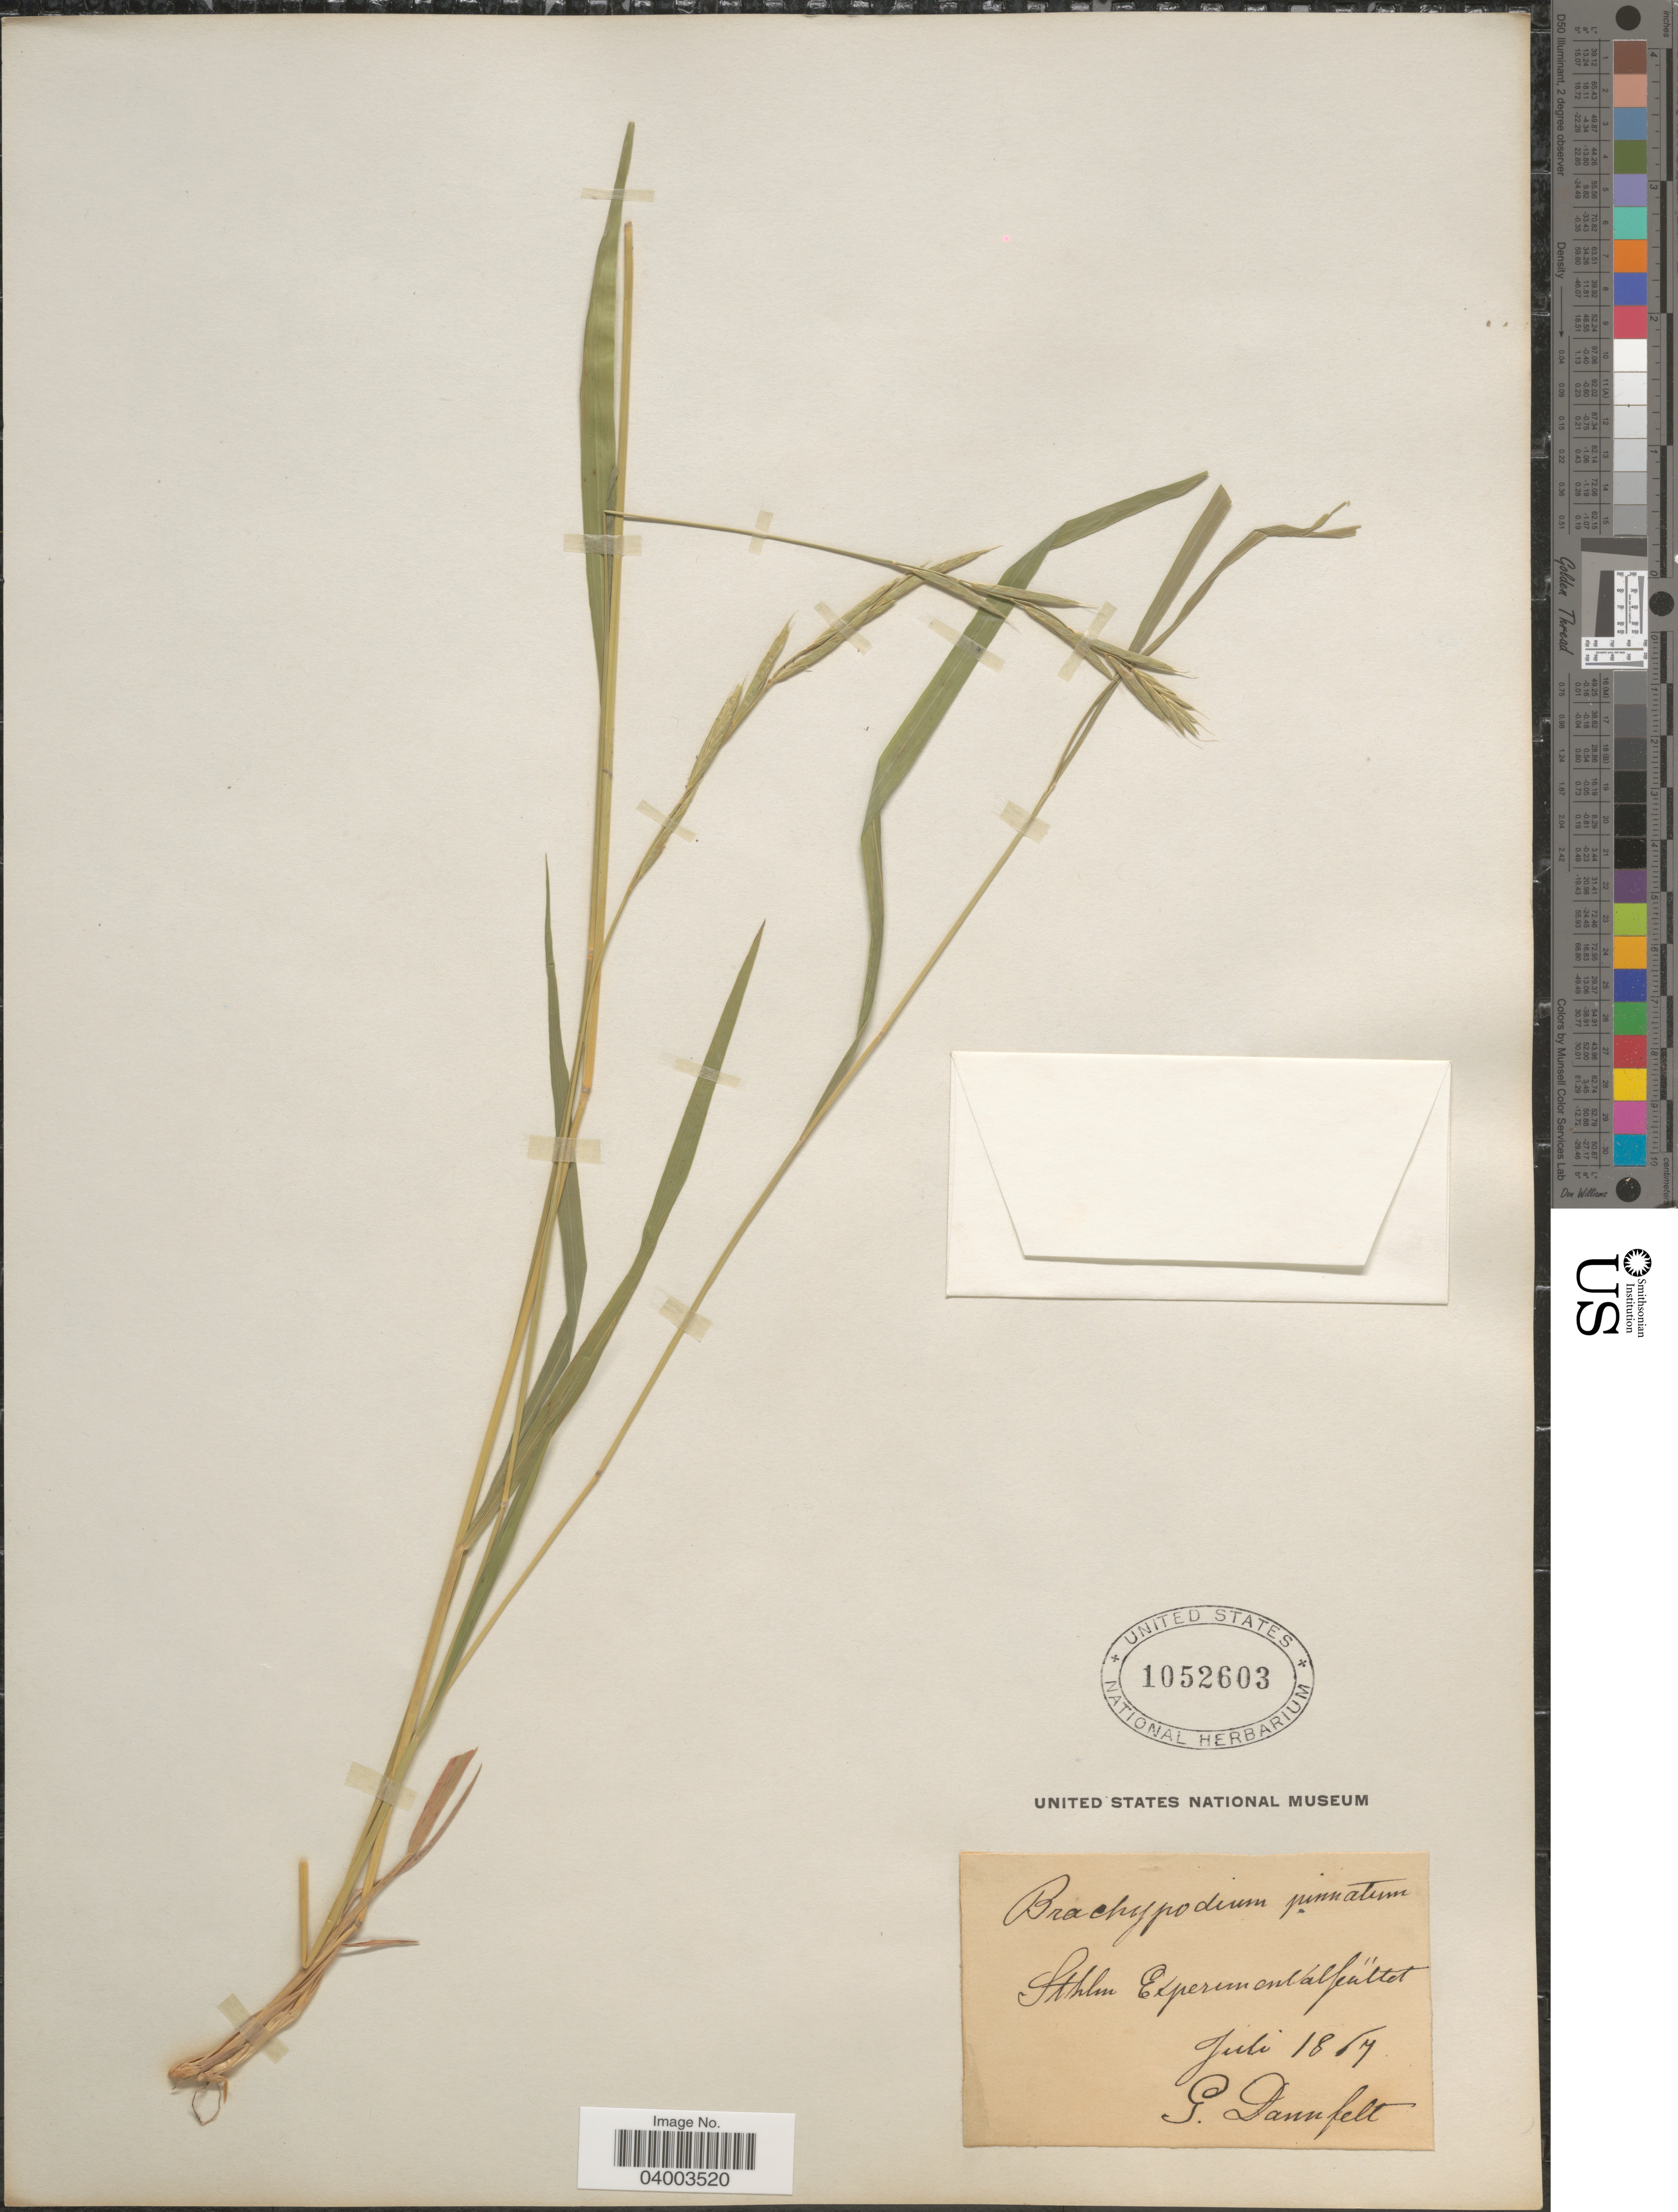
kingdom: Plantae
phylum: Tracheophyta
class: Liliopsida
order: Poales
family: Poaceae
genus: Brachypodium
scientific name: Brachypodium pinnatum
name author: (L.) P. Beauv.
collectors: G. Dannfelt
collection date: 1867-07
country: Sweden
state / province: Stockholm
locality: Sthlm Experimentalfältet.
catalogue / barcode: US 1052603